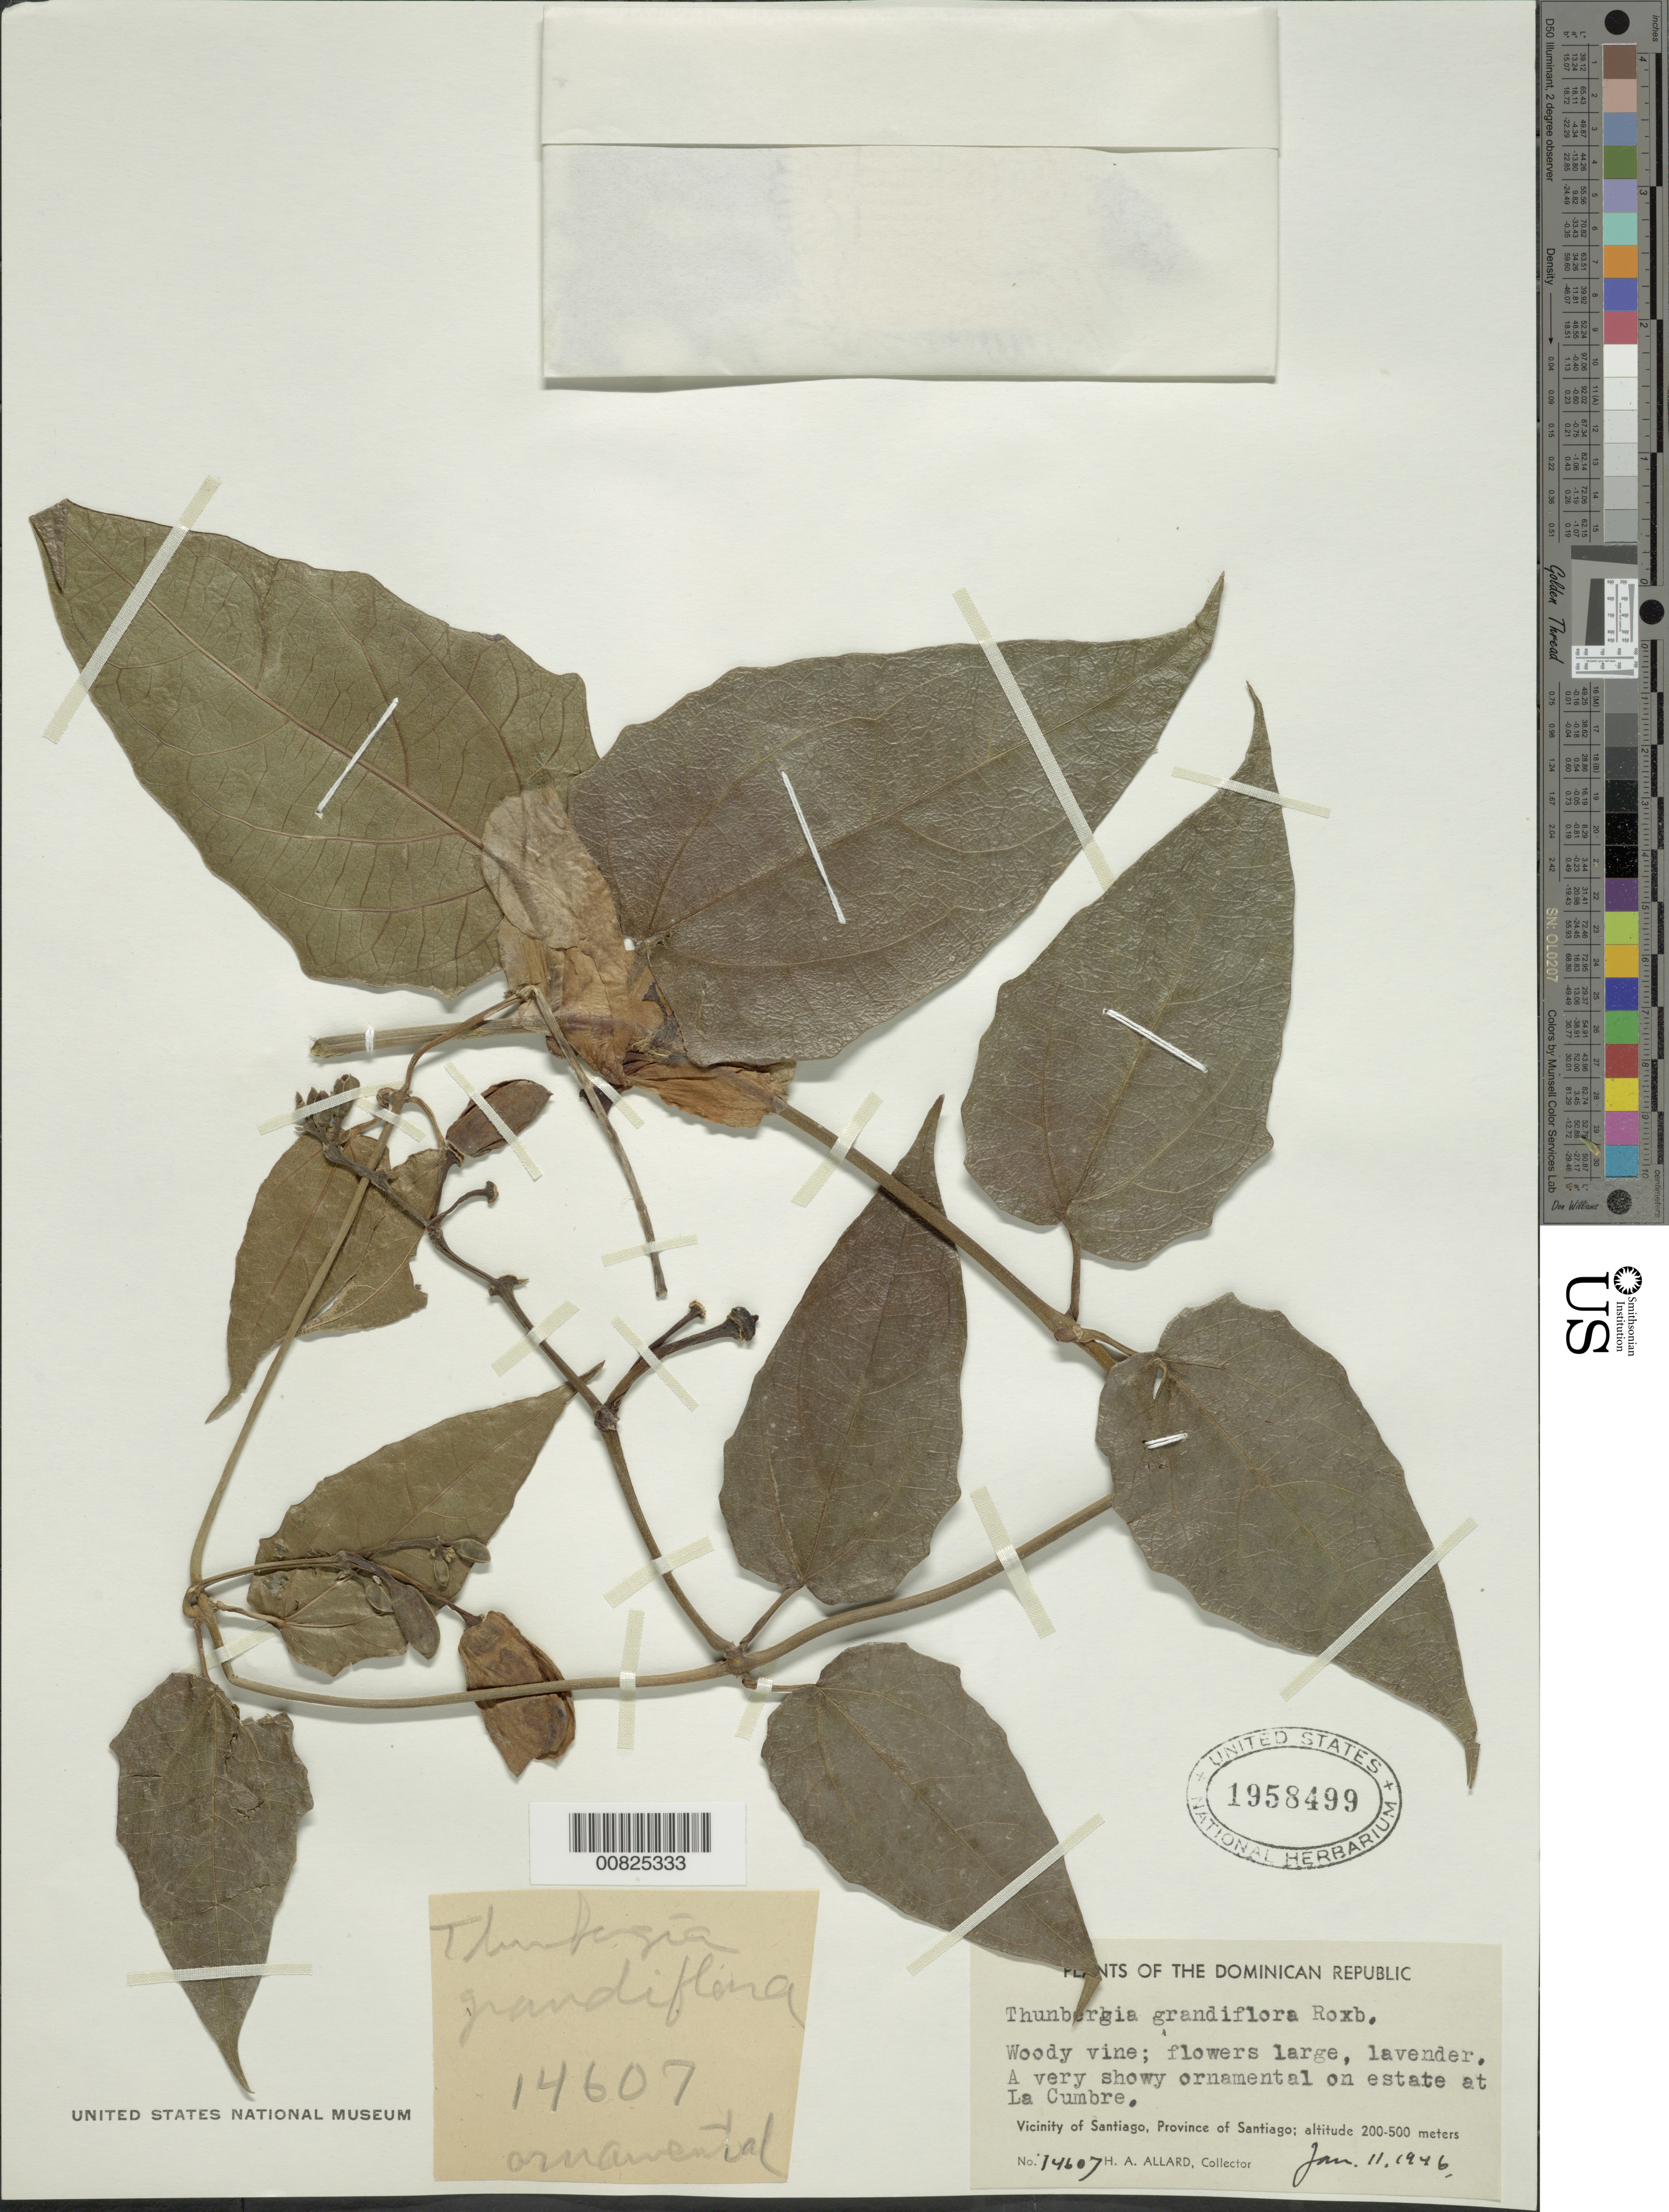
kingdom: Plantae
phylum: Tracheophyta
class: Magnoliopsida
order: Lamiales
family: Acanthaceae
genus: Thunbergia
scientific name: Thunbergia grandiflora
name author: Roxb.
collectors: H. A. Allard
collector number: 14607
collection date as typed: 11 Jan 1946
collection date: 1946-01-11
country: Dominican Republic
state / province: Santiago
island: Hispaniola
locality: Vicinity of Santiago. On estate at La Cumbre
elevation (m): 200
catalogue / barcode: US 1958499